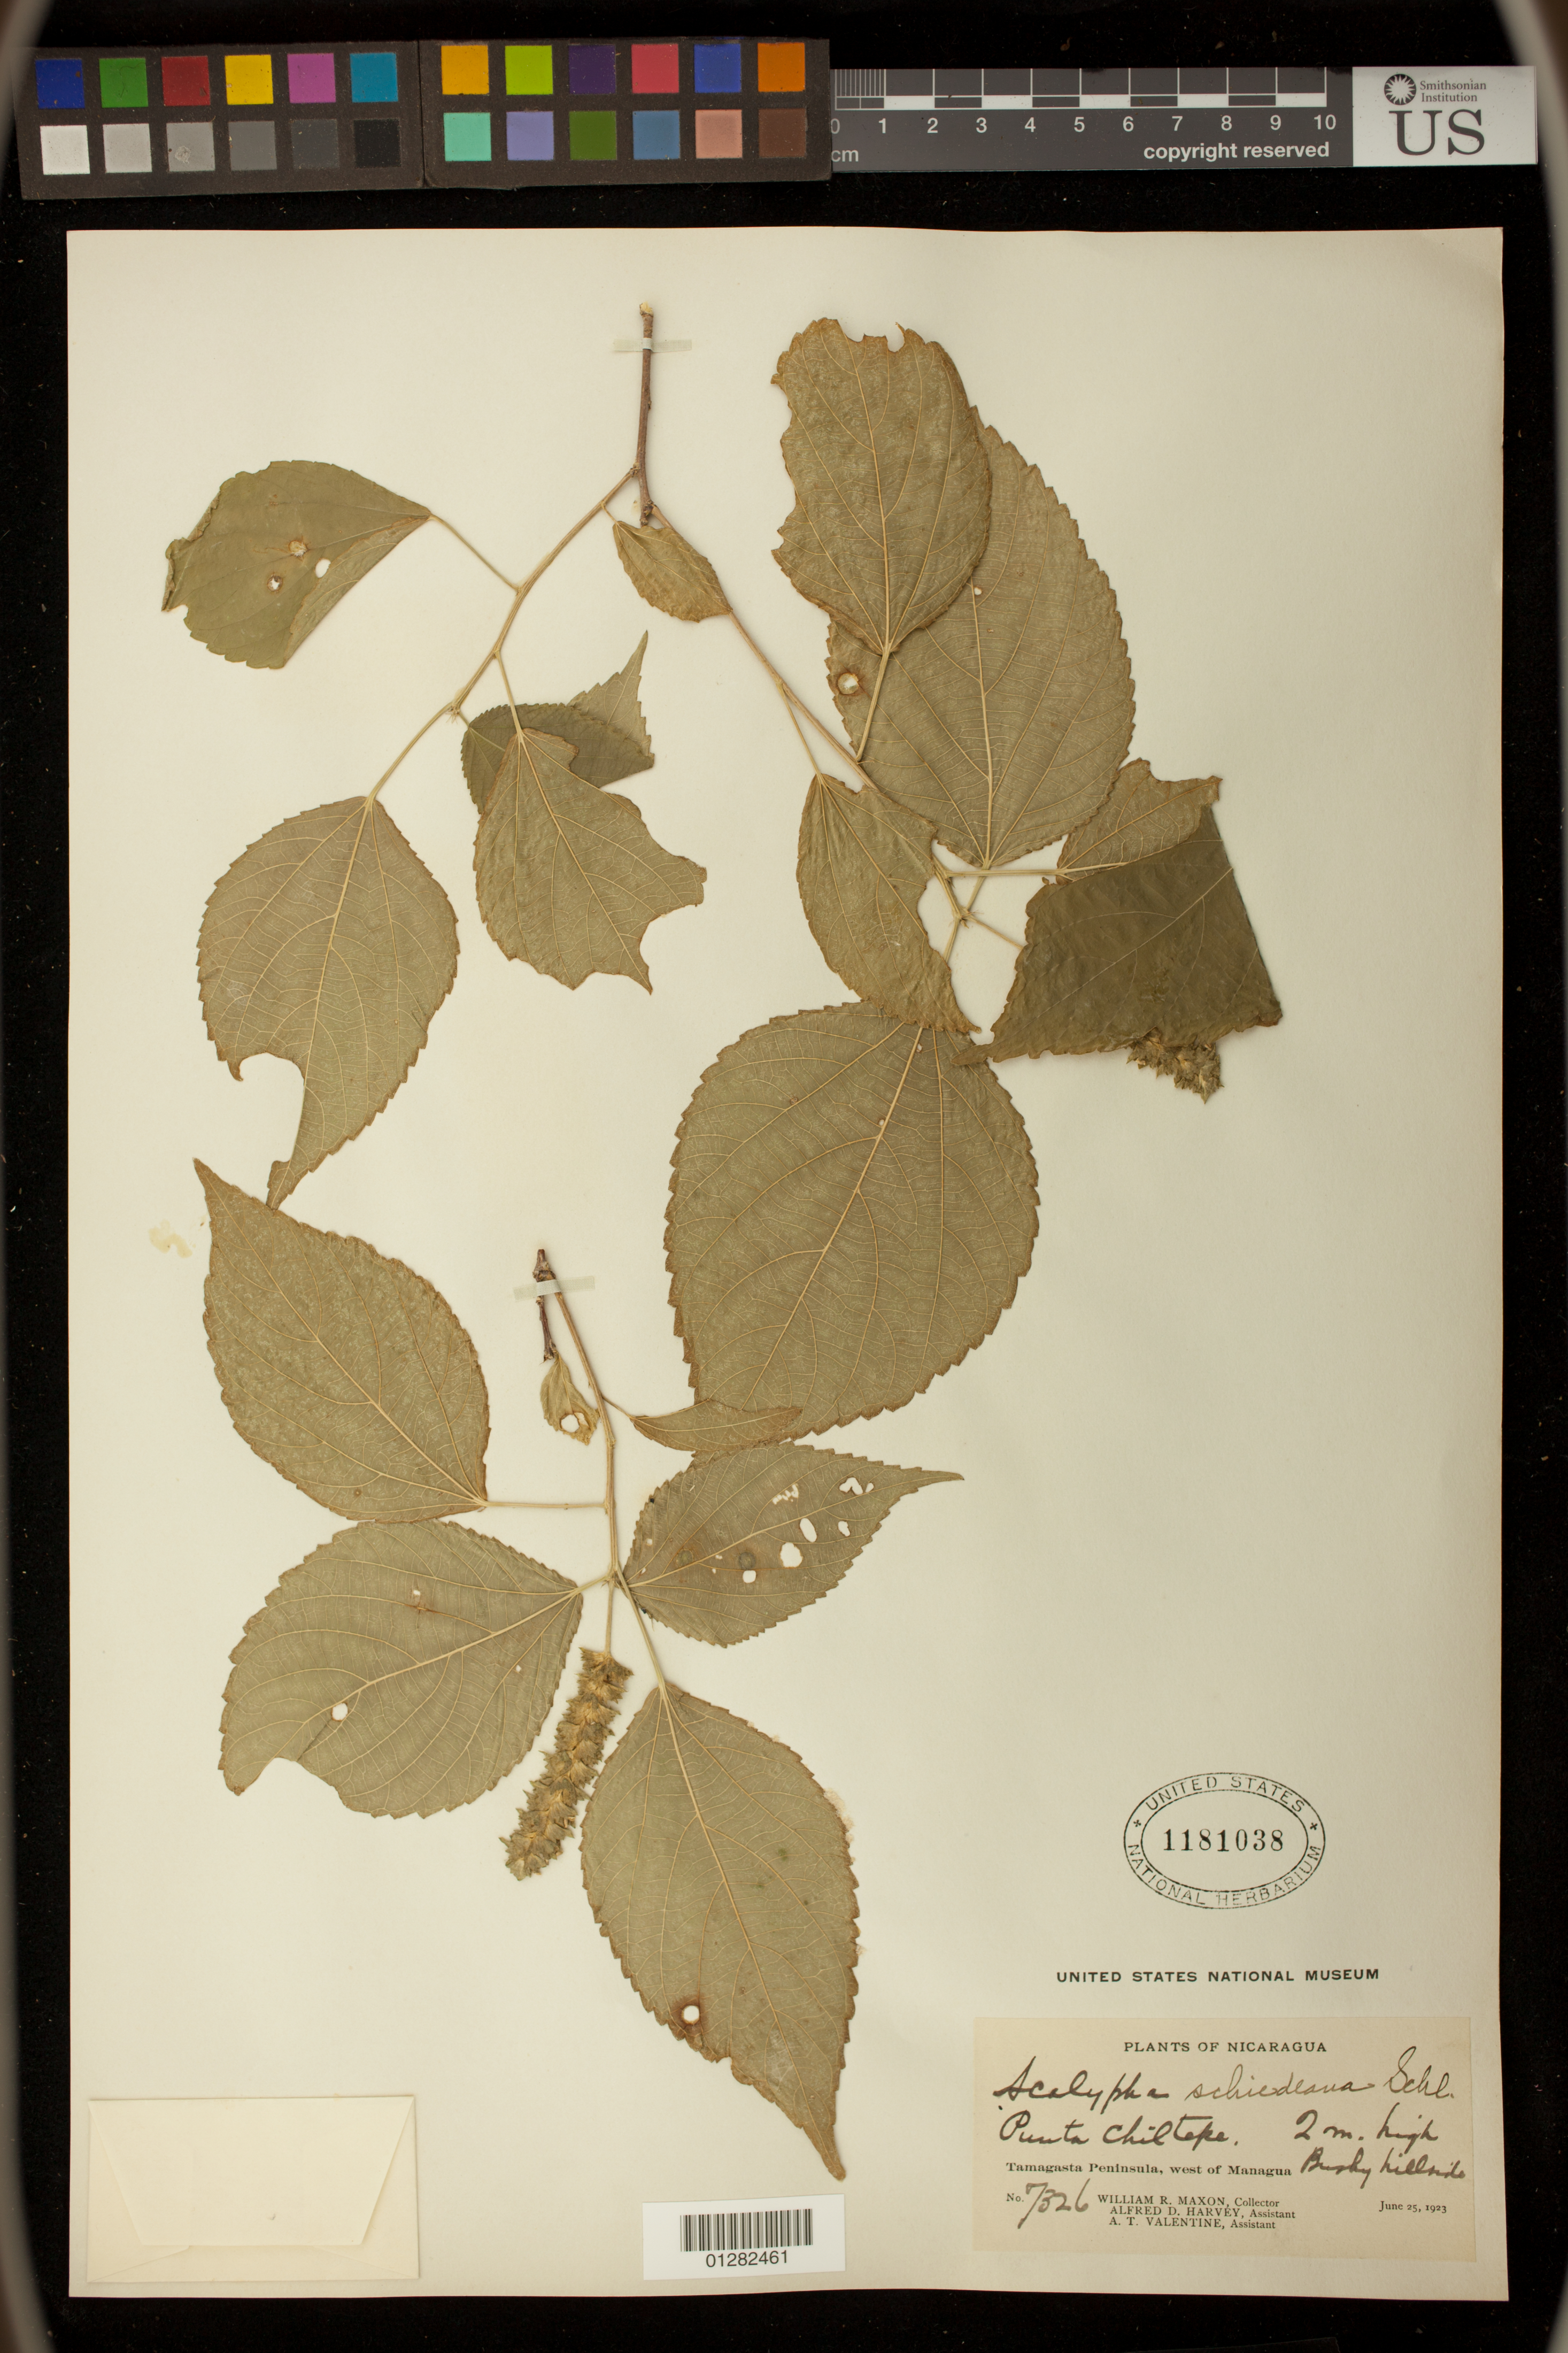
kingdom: Plantae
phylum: Tracheophyta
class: Magnoliopsida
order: Malpighiales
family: Euphorbiaceae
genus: Acalypha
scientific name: Acalypha schiedeana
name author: Schltdl.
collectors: J. N. Rose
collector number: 7326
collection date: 1923-06-25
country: Nicaragua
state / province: Managua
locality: Tamagasta Peninsula, west of Managua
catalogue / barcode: US 1181038